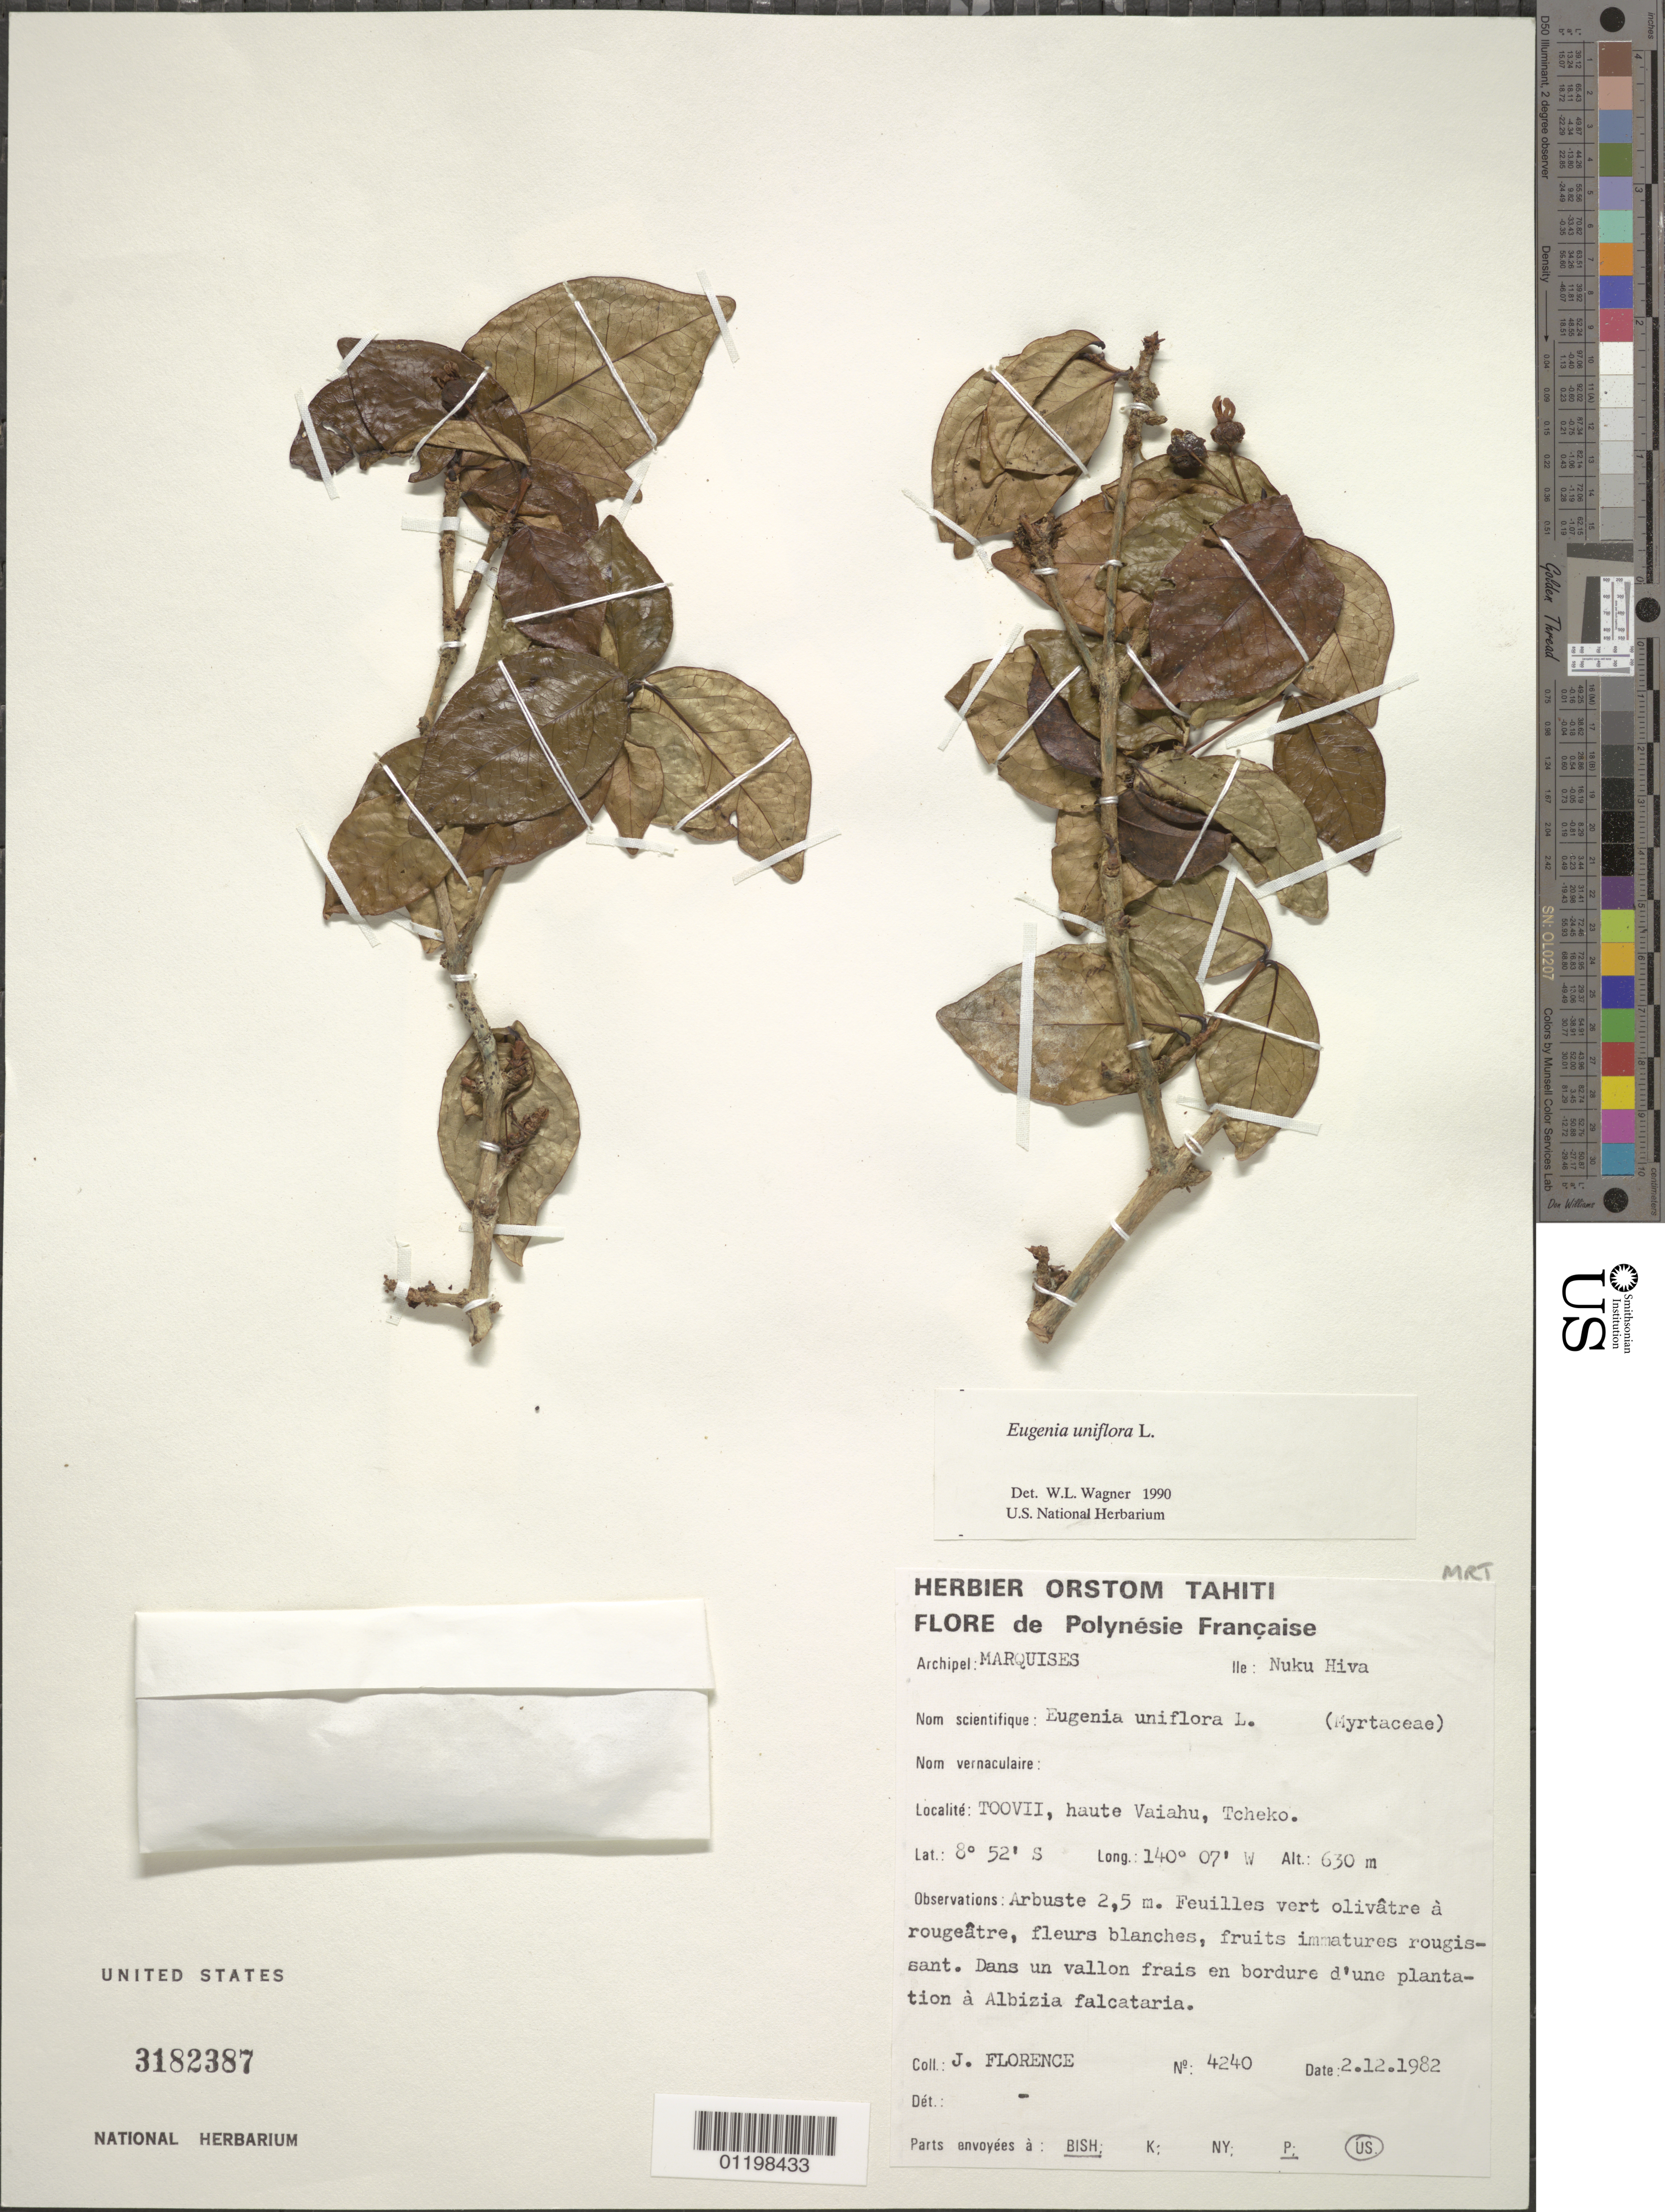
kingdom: Plantae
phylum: Tracheophyta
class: Magnoliopsida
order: Myrtales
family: Myrtaceae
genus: Eugenia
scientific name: Eugenia uniflora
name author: L.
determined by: Wagner, W. L., (BOT), Smithsonian Institution - National Museum of Natural History (UNITED STATES)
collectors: J. Florence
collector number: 4240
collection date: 1982-12-02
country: French Polynesia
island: Nuku Hiva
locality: Toovii, haute Vaiahu, Toheko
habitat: Dans un vallon frais en bordure d'une plantation à Albizia falcataria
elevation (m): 630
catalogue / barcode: US 3182387